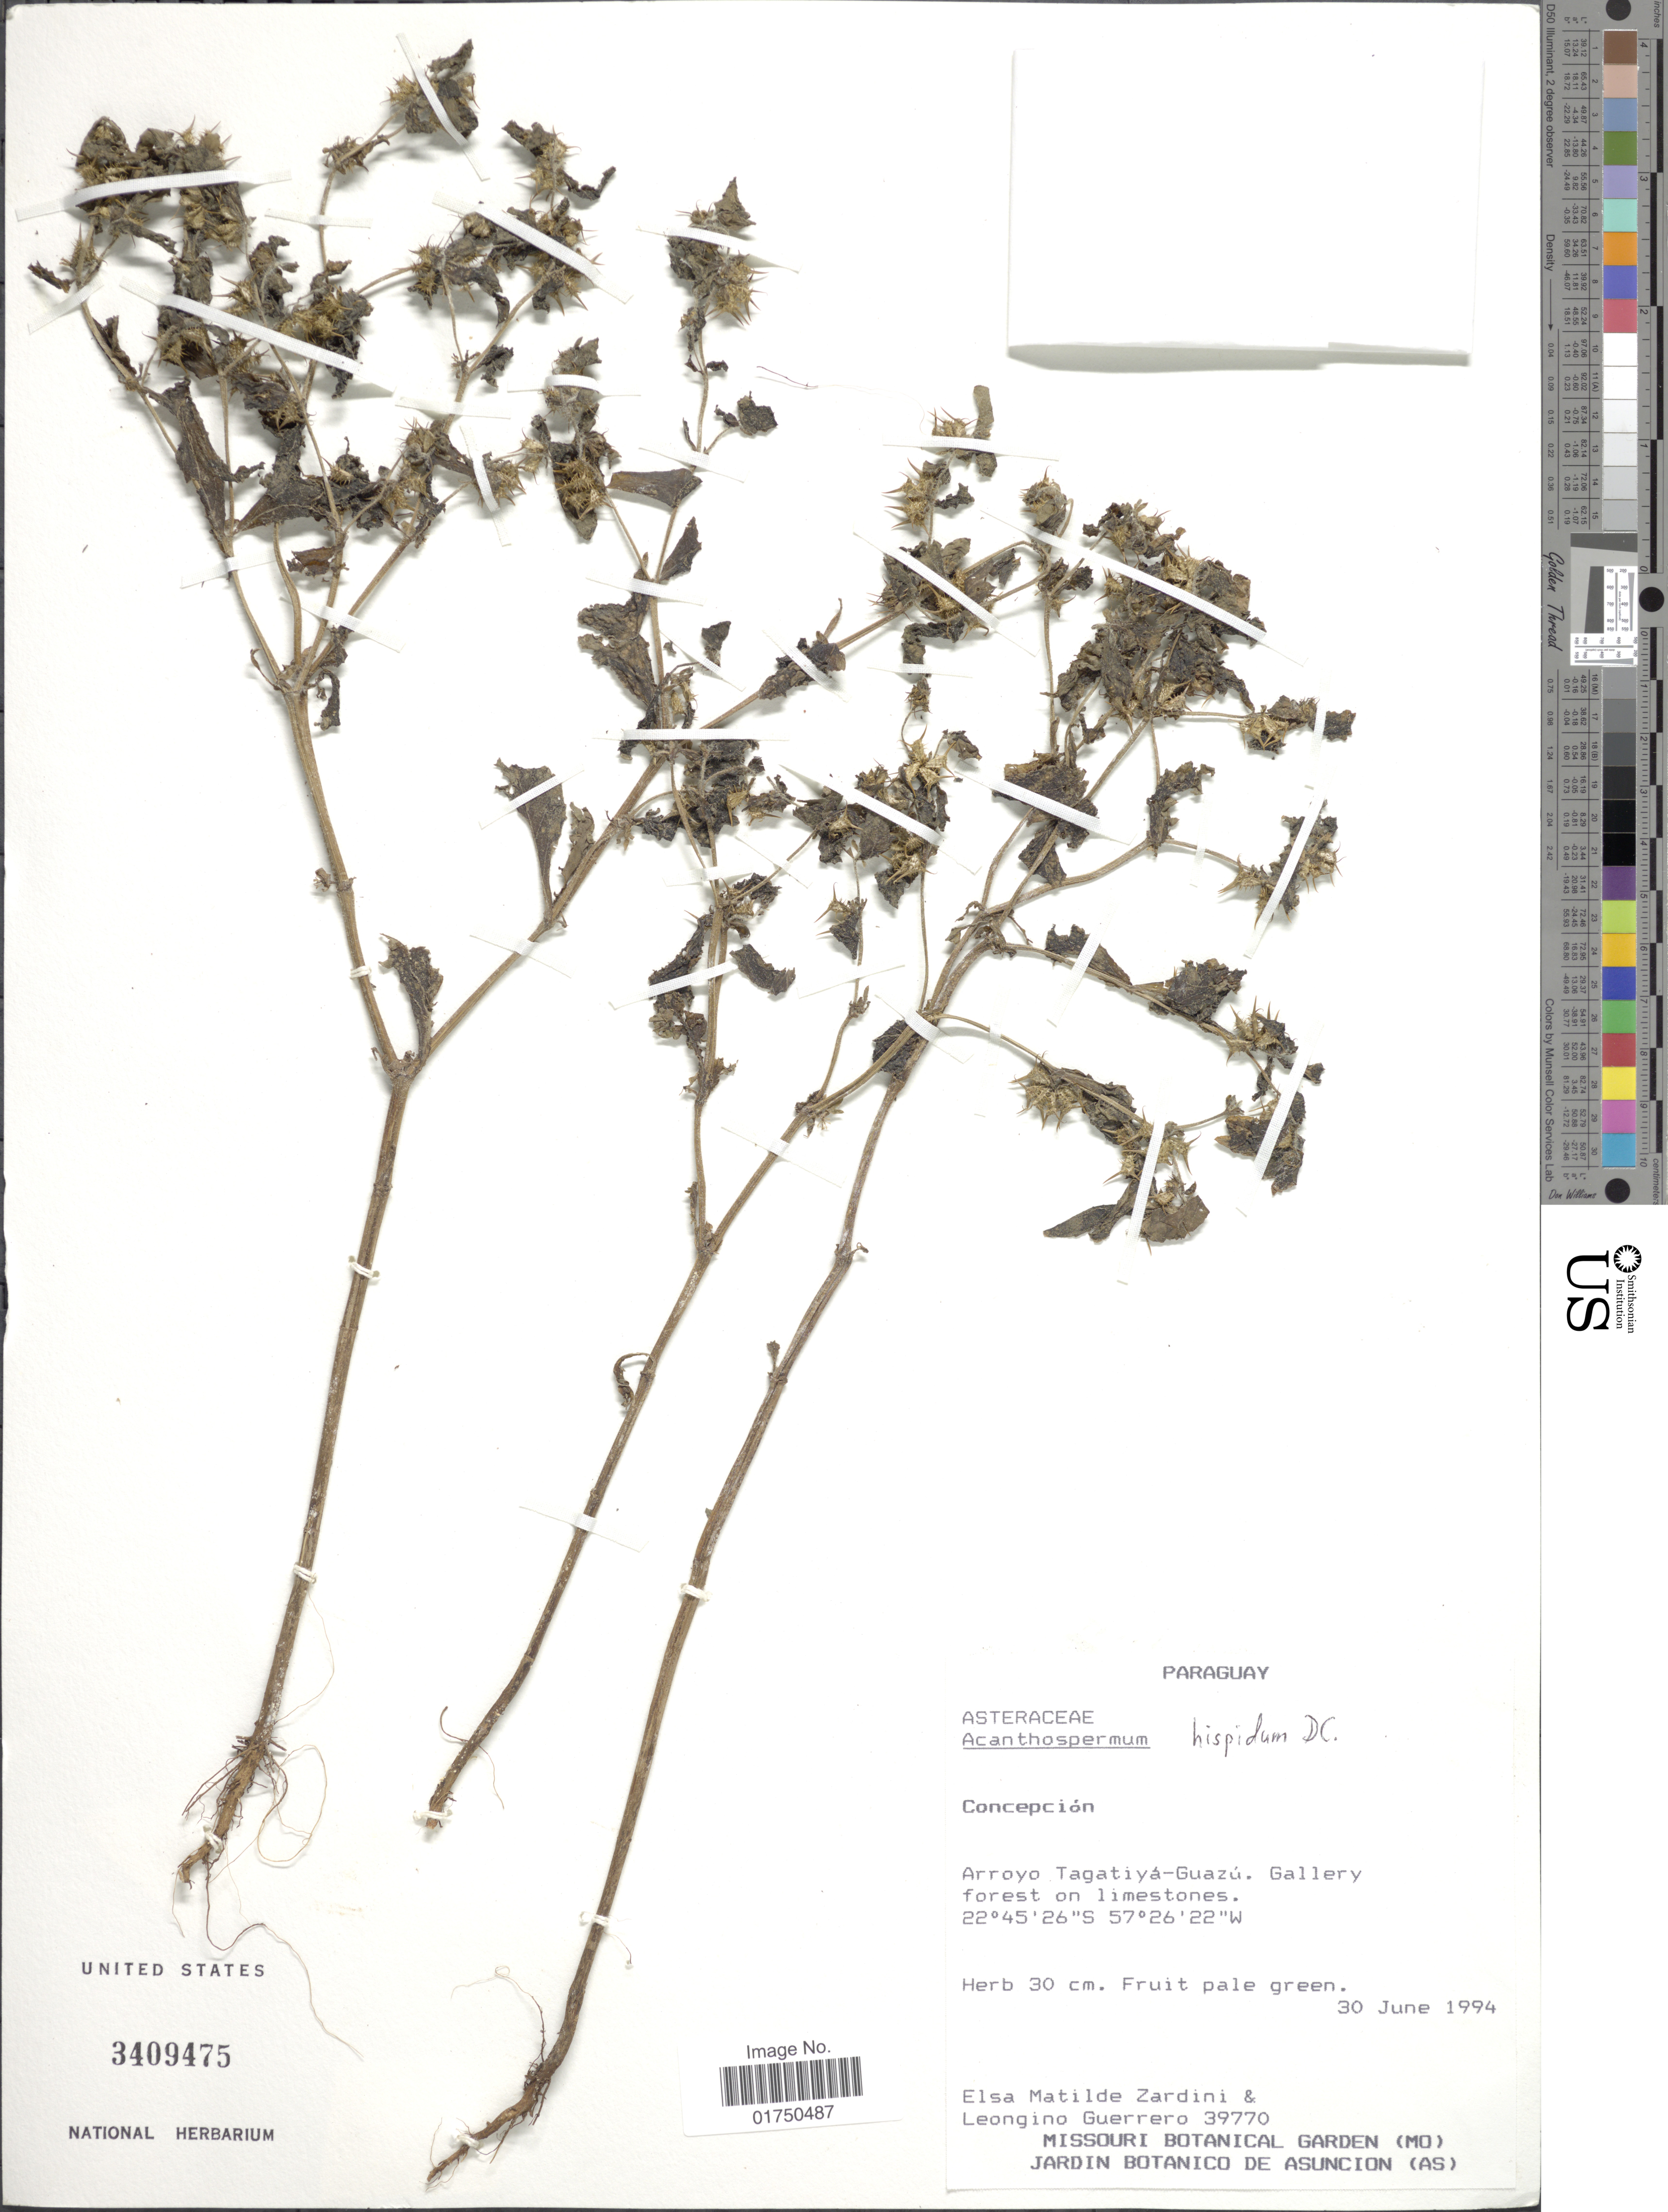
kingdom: Plantae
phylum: Tracheophyta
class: Magnoliopsida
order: Asterales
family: Asteraceae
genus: Acanthospermum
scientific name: Acanthospermum hispidum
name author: DC.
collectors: E. M. Zardini & L. Guerrero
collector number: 39770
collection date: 1994-06-30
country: Paraguay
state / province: Concepcion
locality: Concepción. Arroyo Tagatiyá-Guazú. Gallery forest on limestones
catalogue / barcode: US 3409475